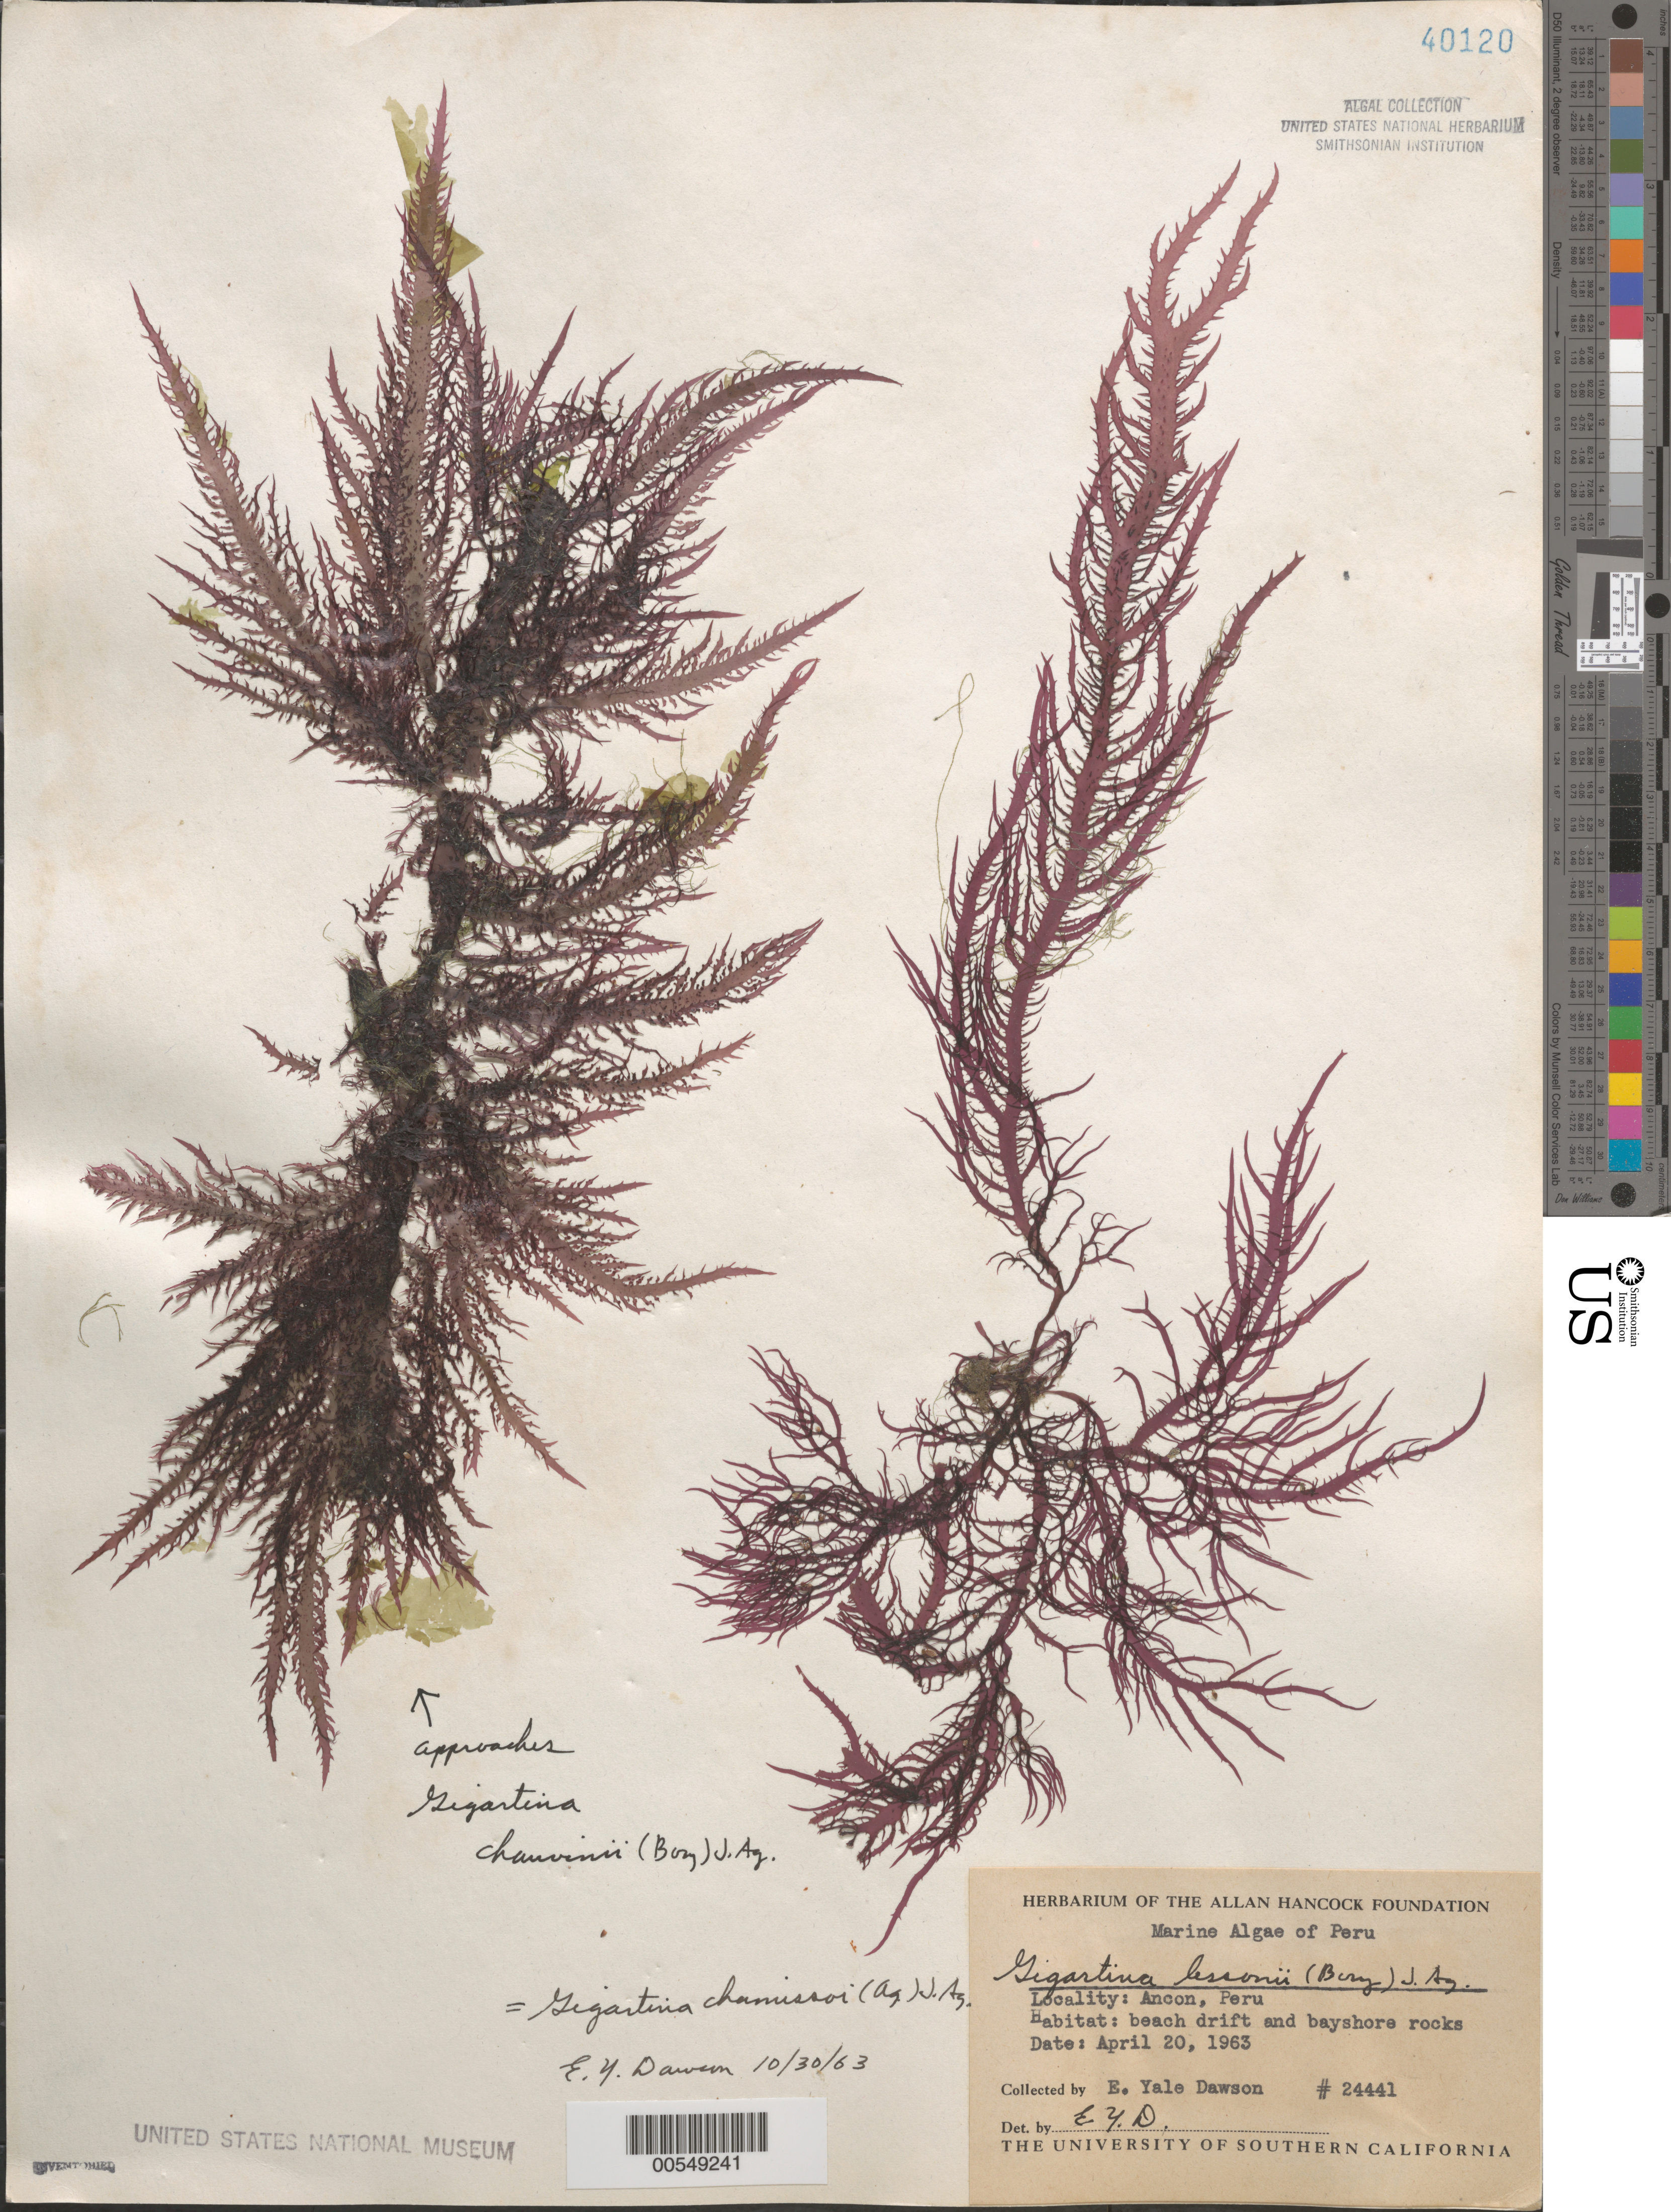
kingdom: Plantae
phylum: Rhodophyta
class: Florideophyceae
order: Gigartinales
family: Gigartinaceae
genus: Chondracanthus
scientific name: Chondracanthus chamissoi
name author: (C. Agardh) Kützing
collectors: E. Y. Dawson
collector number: EYD 24441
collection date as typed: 20 Apr 1963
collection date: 1963-04-20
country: Peru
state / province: Lima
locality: Ancon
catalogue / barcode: US 40120